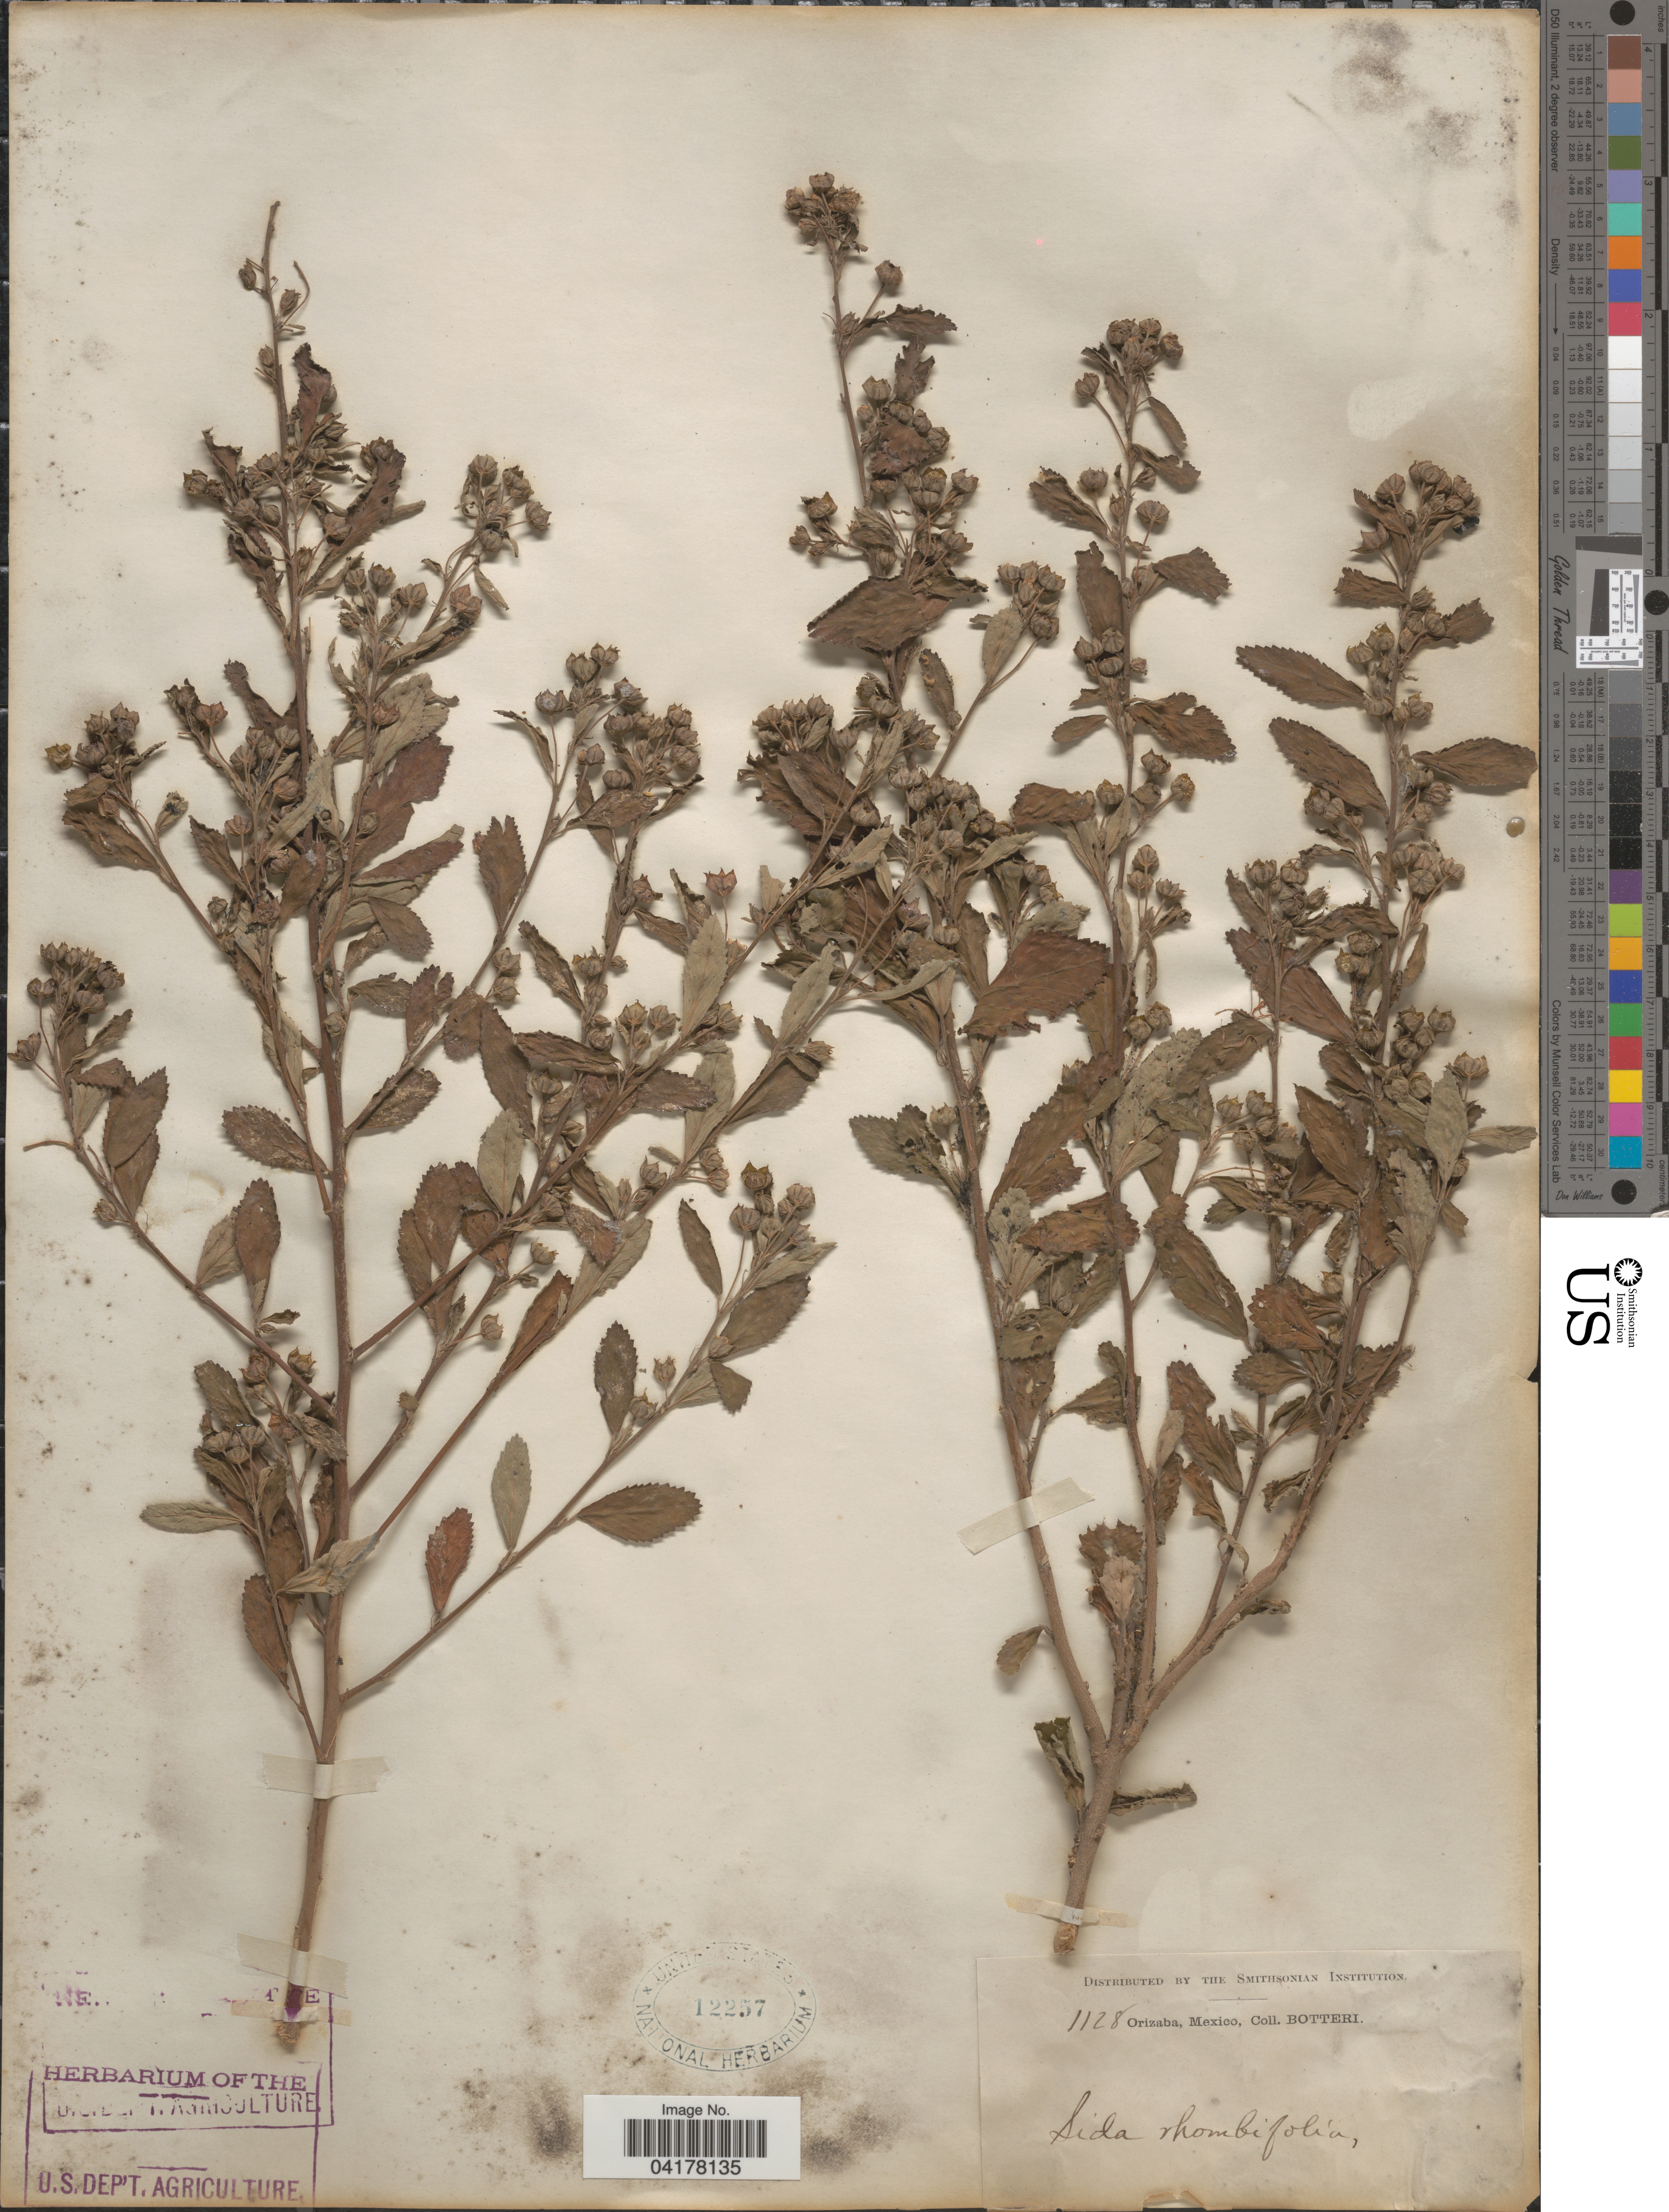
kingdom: Plantae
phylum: Tracheophyta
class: Magnoliopsida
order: Malvales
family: Malvaceae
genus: Sida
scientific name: Sida rhombifolia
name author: L.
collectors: -. Botteri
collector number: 1128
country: Mexico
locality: Orizaba.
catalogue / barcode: US 12257